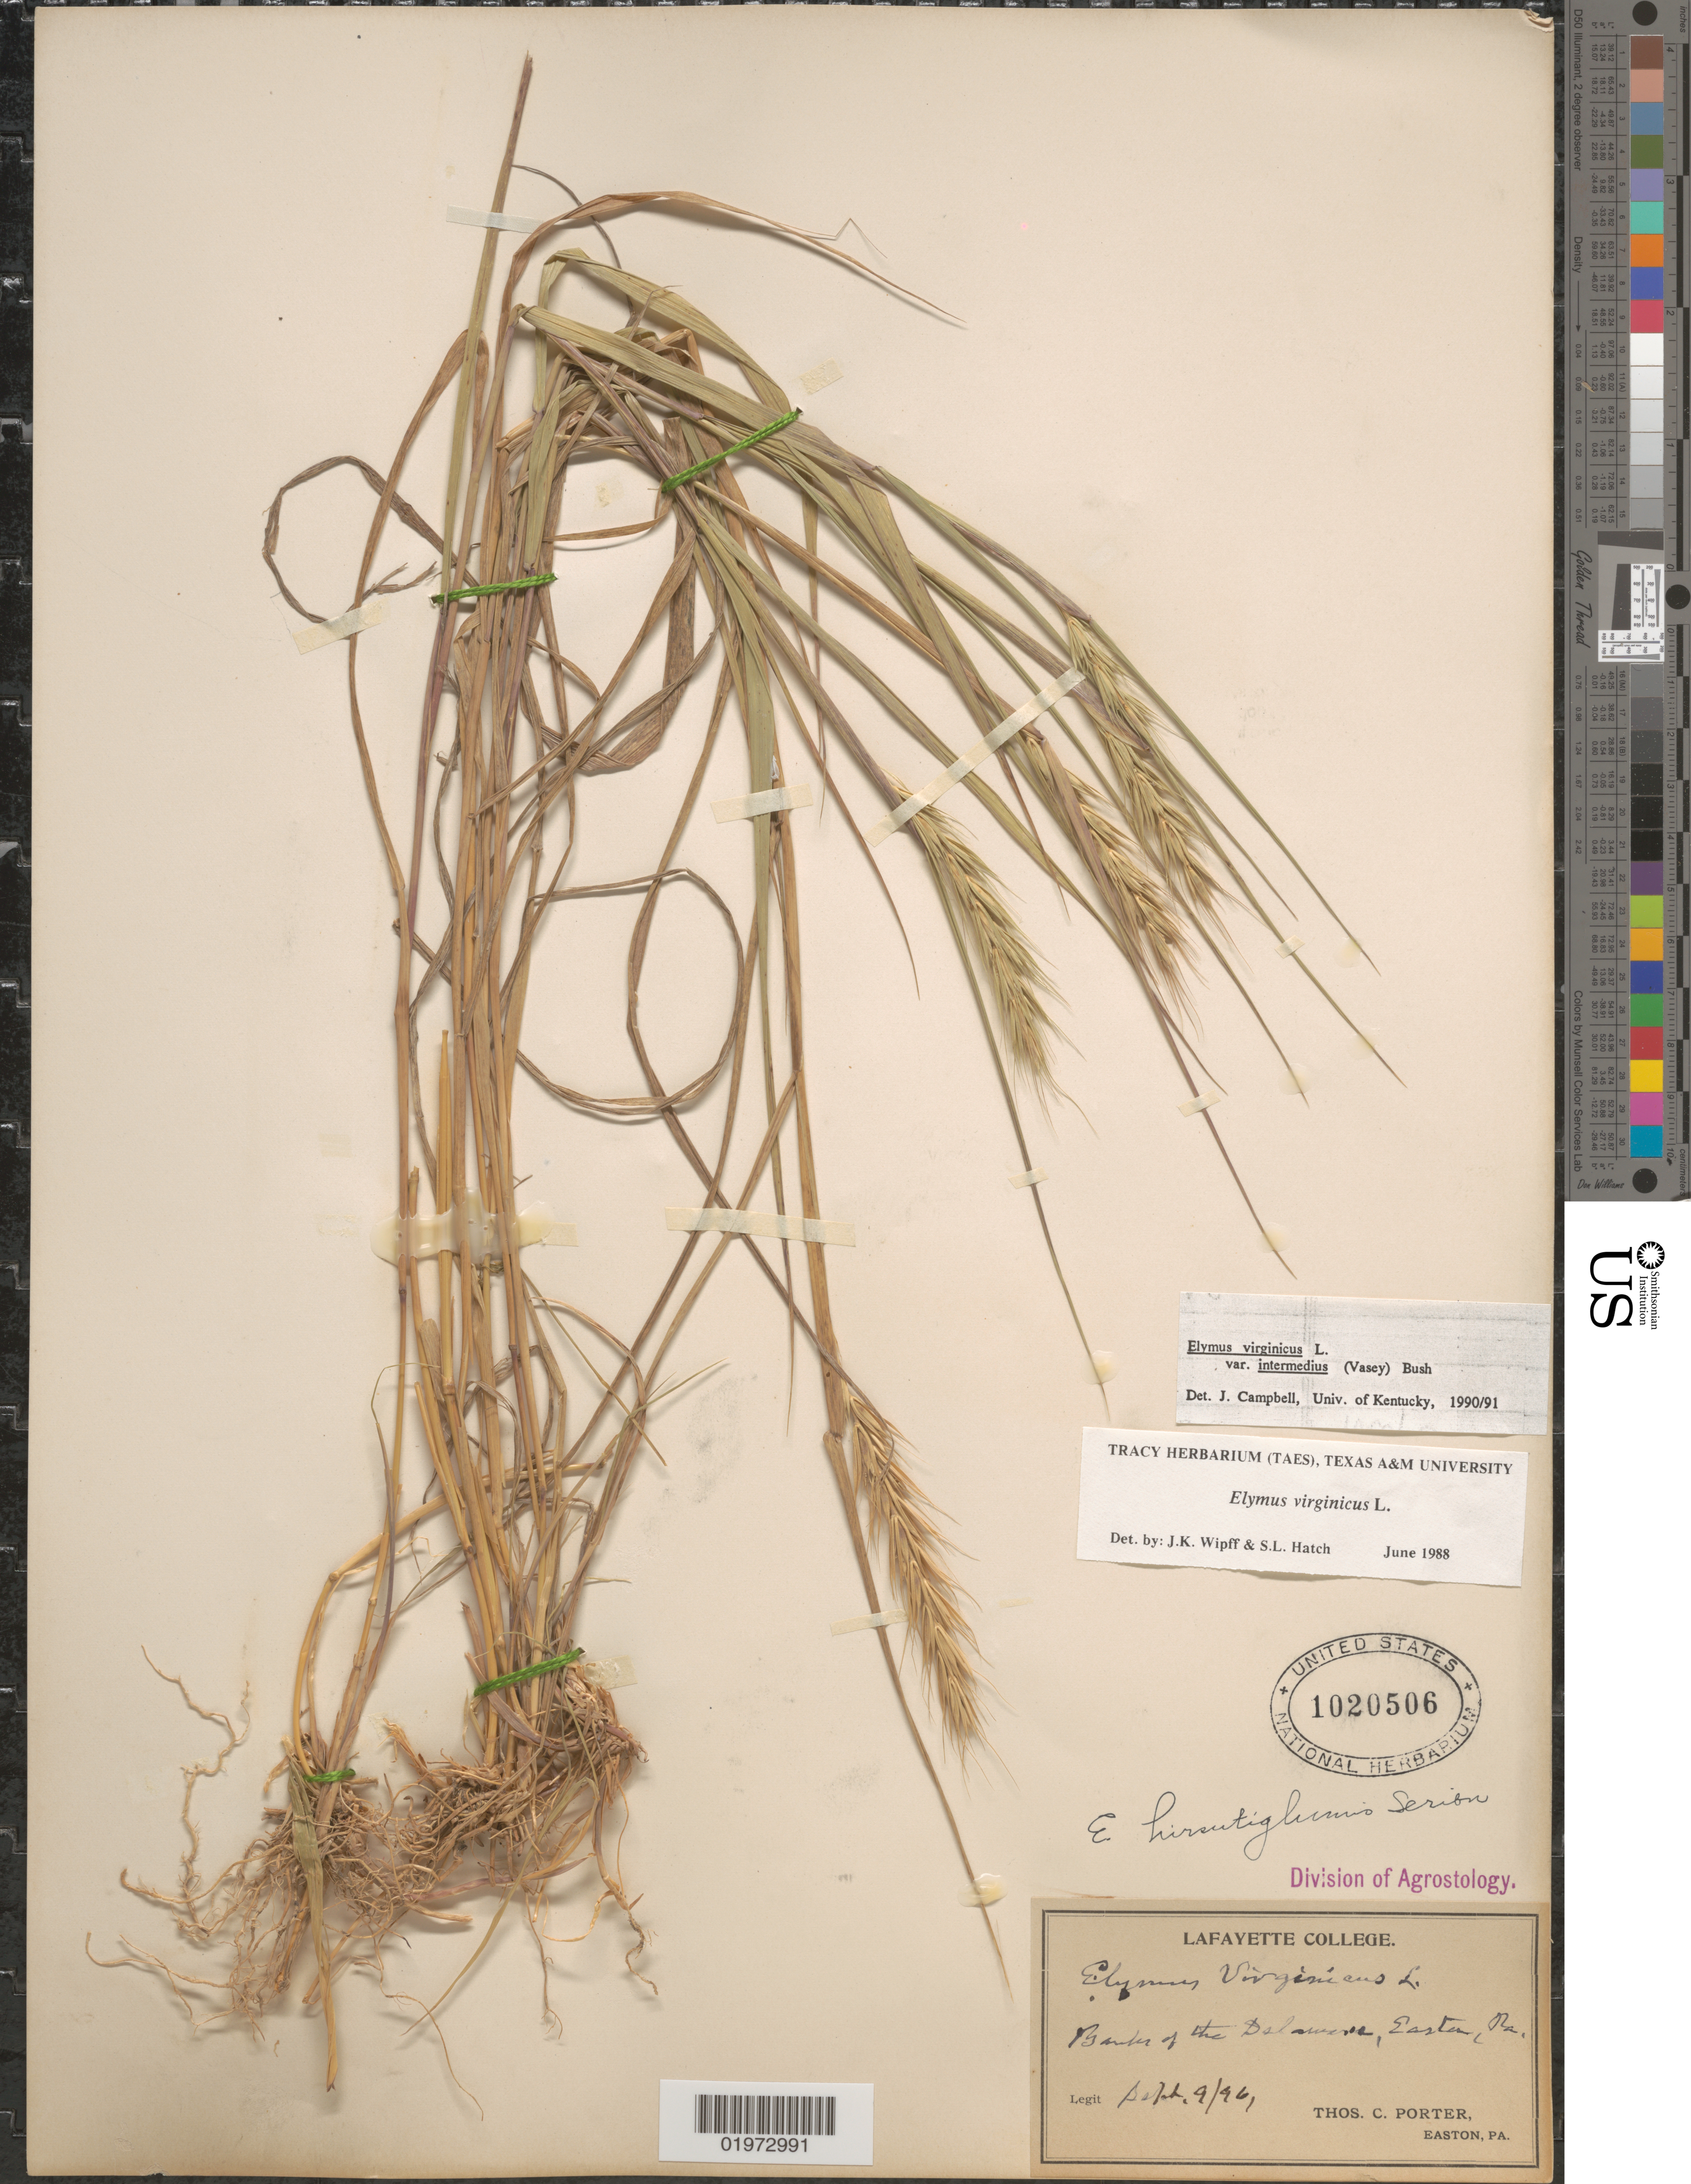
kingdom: Plantae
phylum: Tracheophyta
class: Liliopsida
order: Poales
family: Poaceae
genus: Elymus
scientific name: Elymus virginicus var. intermedius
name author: L.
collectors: T. Porter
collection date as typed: Transcribed d/m/y: 9/9/96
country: United States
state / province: Pennsylvania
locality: Banks of the Delaware, Easton.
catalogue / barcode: US 1020506